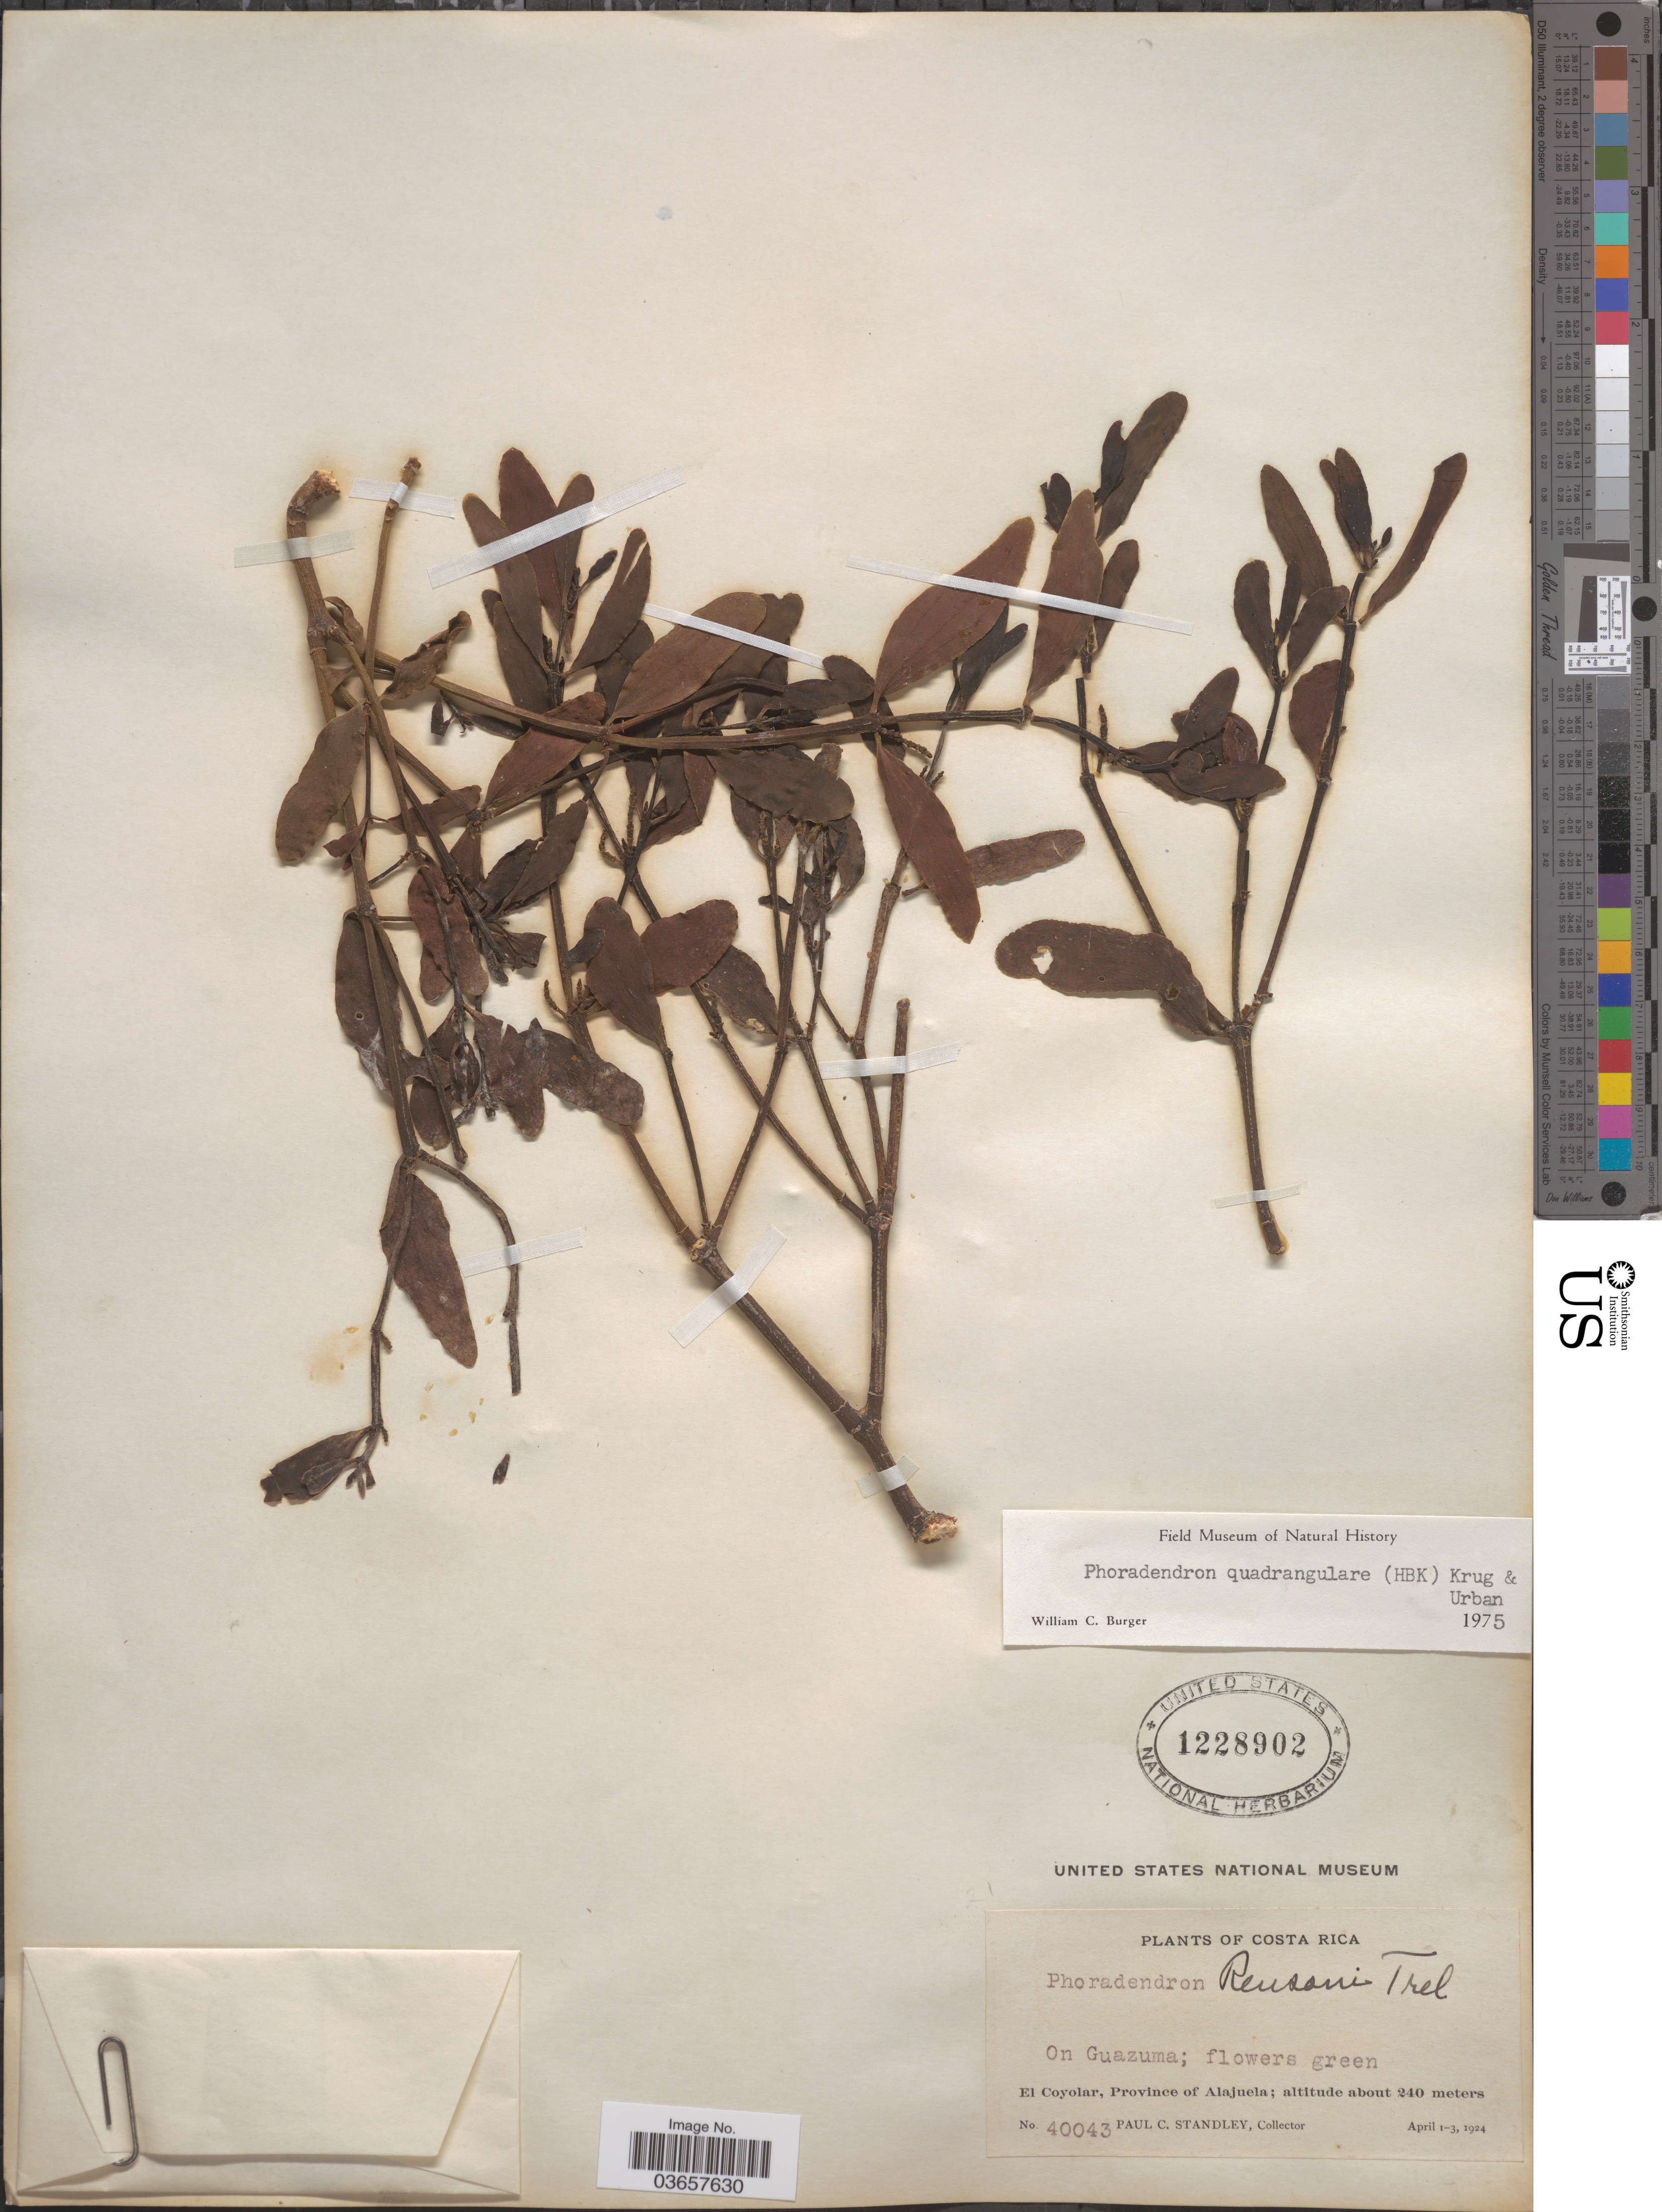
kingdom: Plantae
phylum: Tracheophyta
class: Magnoliopsida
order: Santalales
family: Viscaceae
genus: Phoradendron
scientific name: Phoradendron quadrangulare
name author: (Kunth) Griseb.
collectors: P. C. Standley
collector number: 40043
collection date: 1924-03-01/1924-04-03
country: Costa Rica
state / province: Alajuela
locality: On Guazuma. El Coyolar.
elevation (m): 240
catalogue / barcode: US 1228902